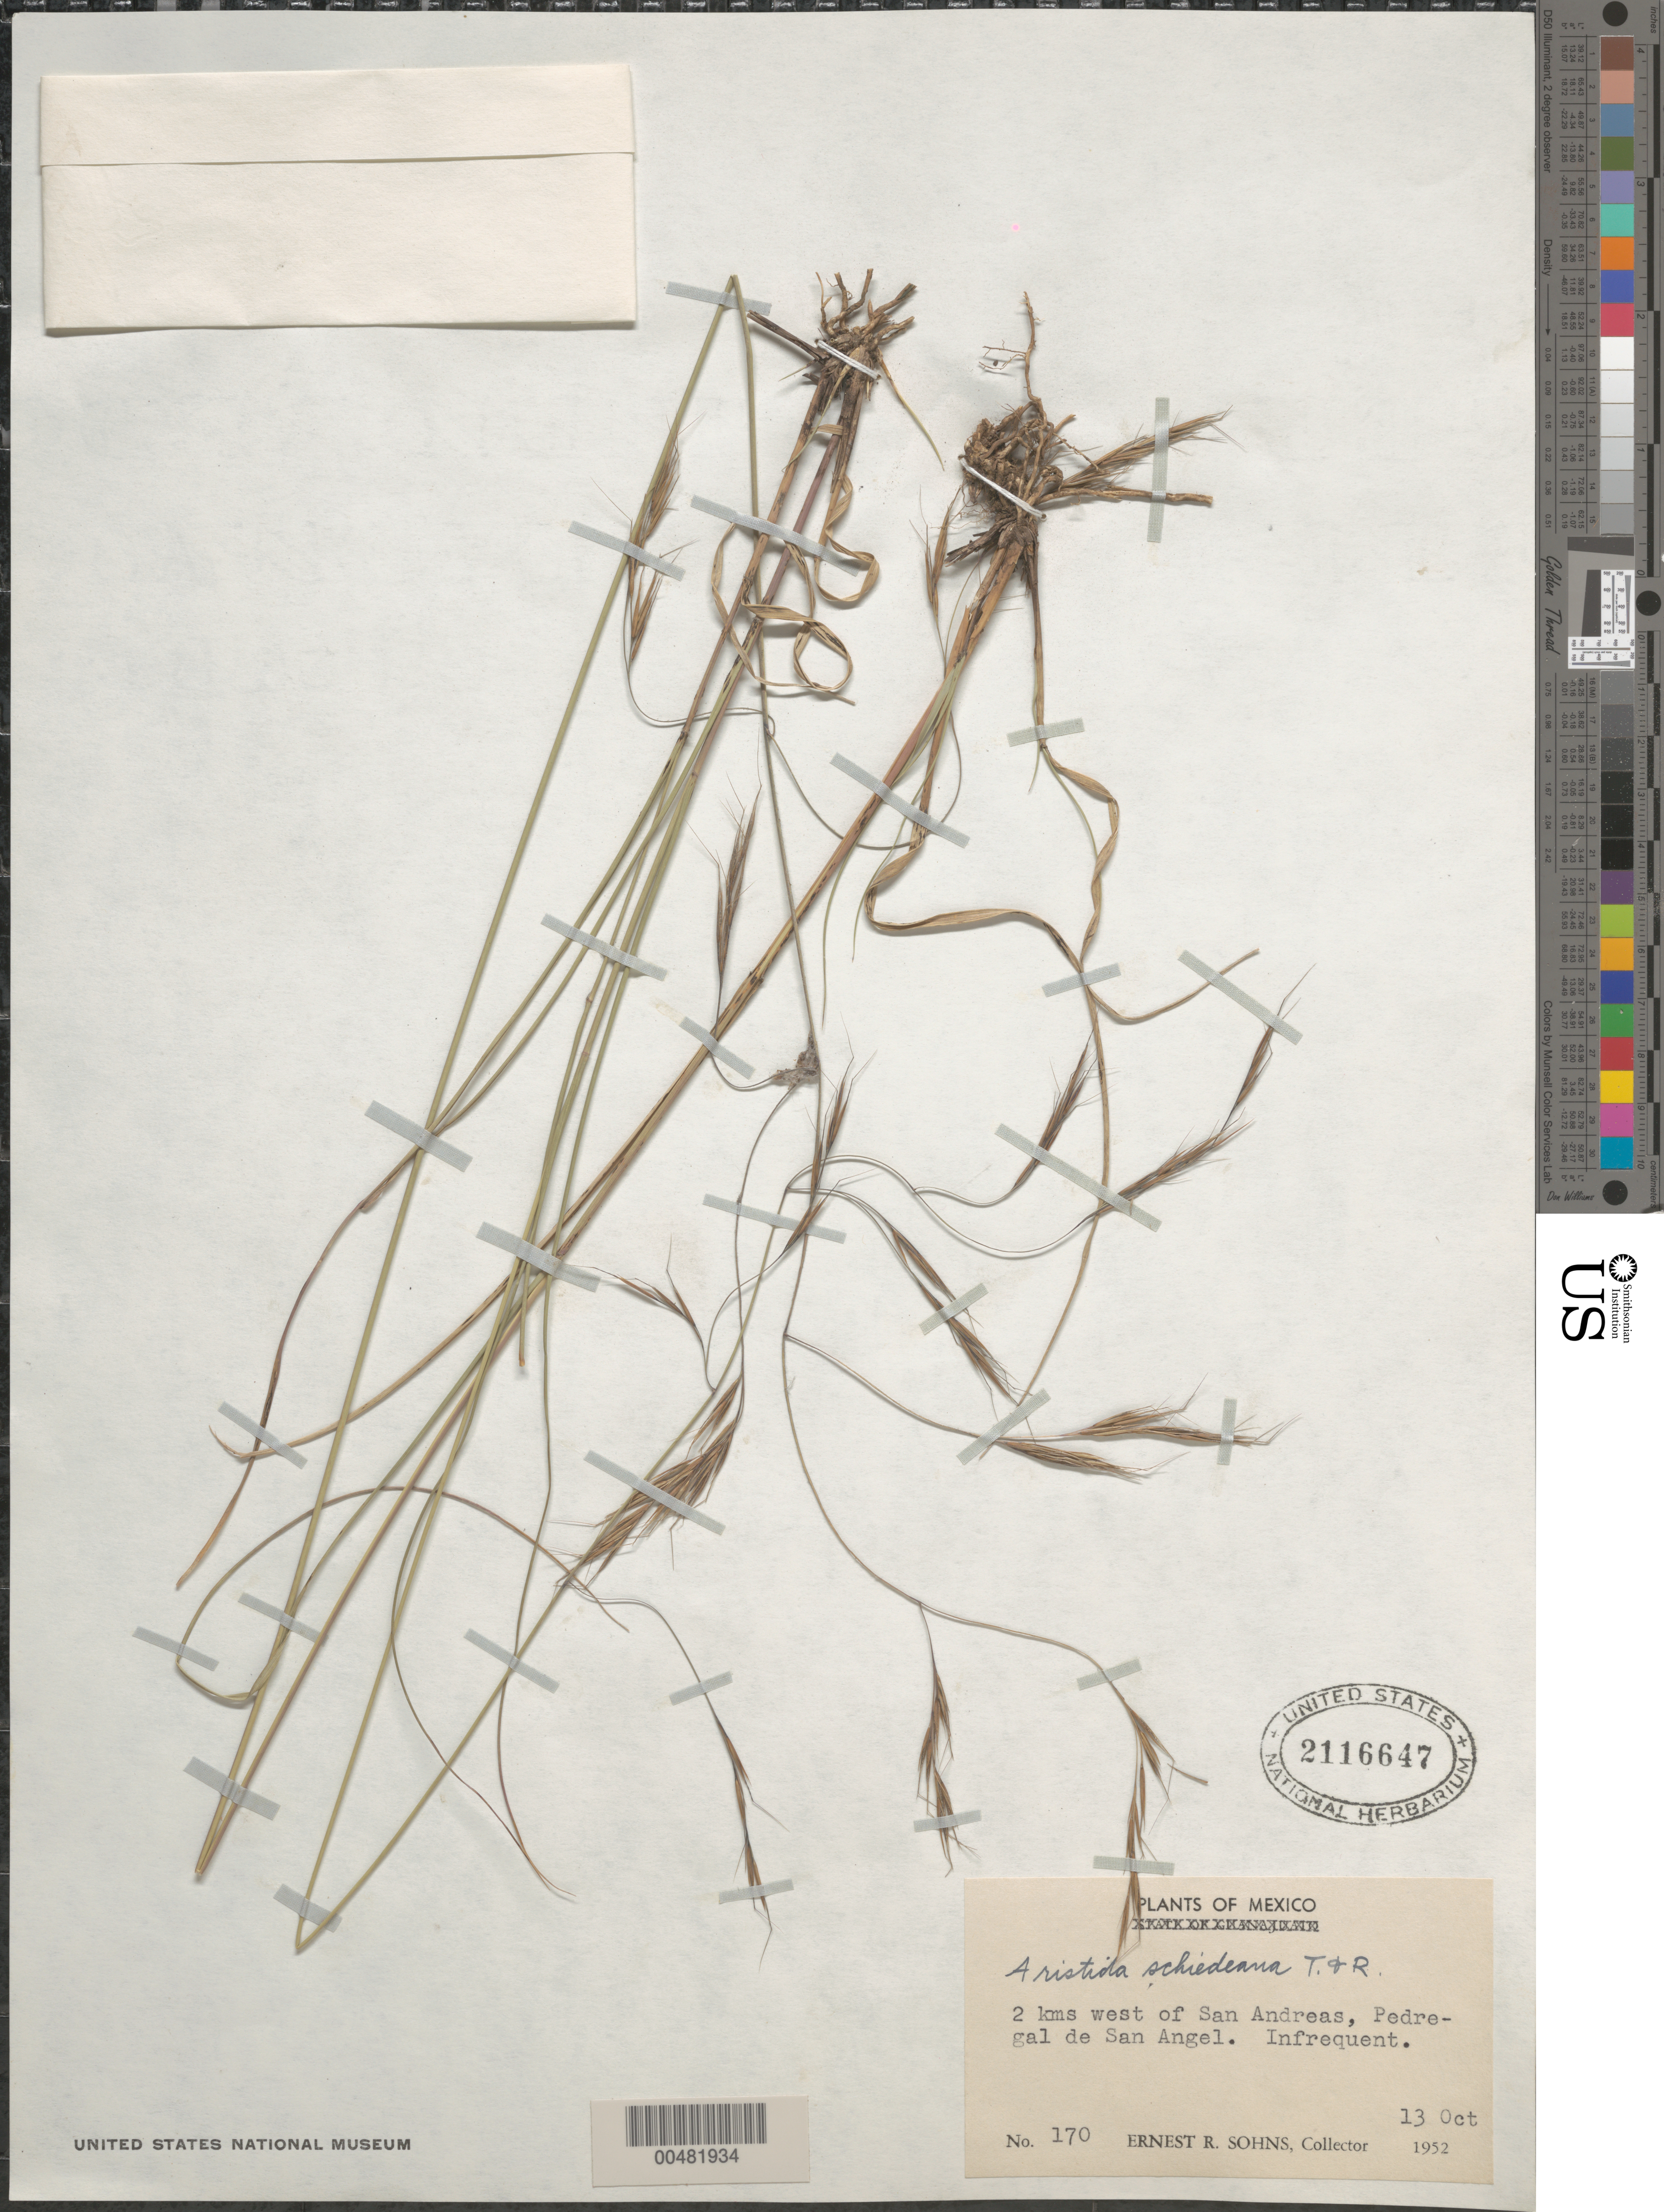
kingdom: Plantae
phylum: Tracheophyta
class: Liliopsida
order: Poales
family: Poaceae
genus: Aristida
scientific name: Aristida schiedeana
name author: Trin. & Rupr.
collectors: E. R. Sohns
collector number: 170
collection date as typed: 13 Oct 1952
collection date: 1952-10-13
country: Mexico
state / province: Distrito Federal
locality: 2 km W of San Andreas, Pedregal de San Angel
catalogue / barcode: US 2116647